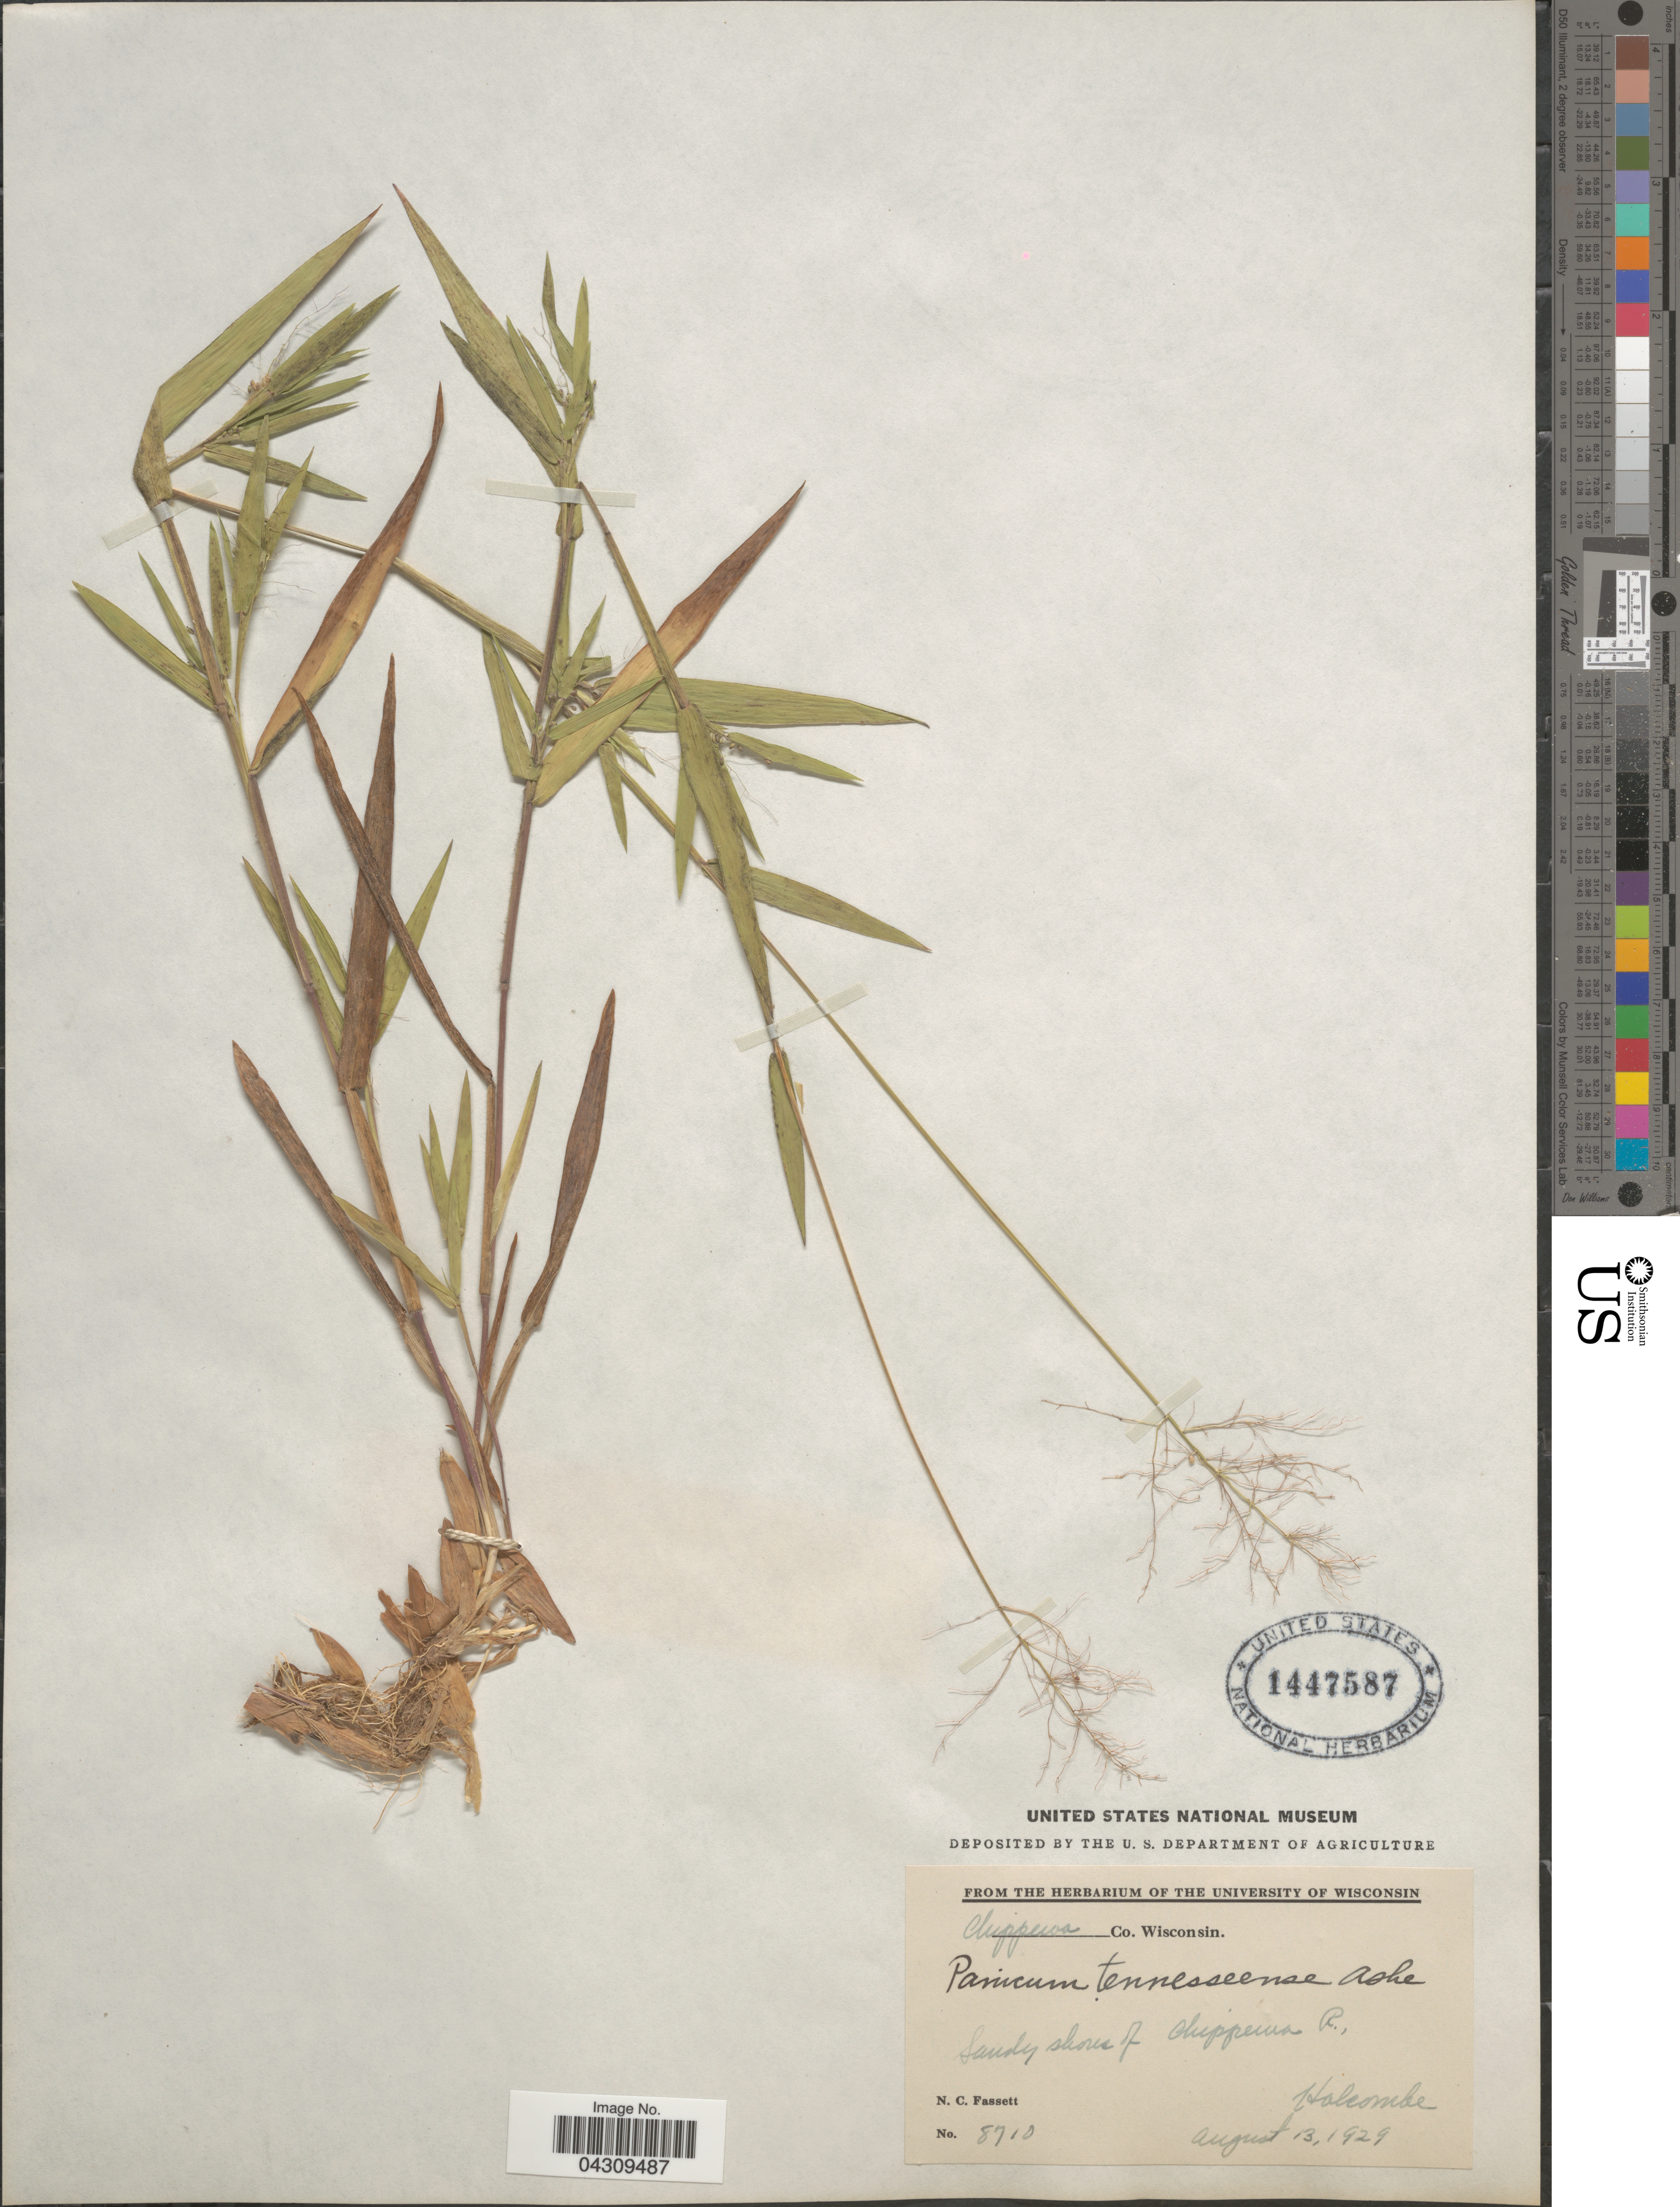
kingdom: Plantae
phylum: Tracheophyta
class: Liliopsida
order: Poales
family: Poaceae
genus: Dichanthelium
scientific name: Dichanthelium acuminatum var. acuminatum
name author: (Sw.) Gould & C.A. Clark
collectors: N. C. Fassett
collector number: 8710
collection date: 1929-08-13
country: United States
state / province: Wisconsin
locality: Chippewa Co. Sandy shores of Chippewa R., Halcombe.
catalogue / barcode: US 1447587